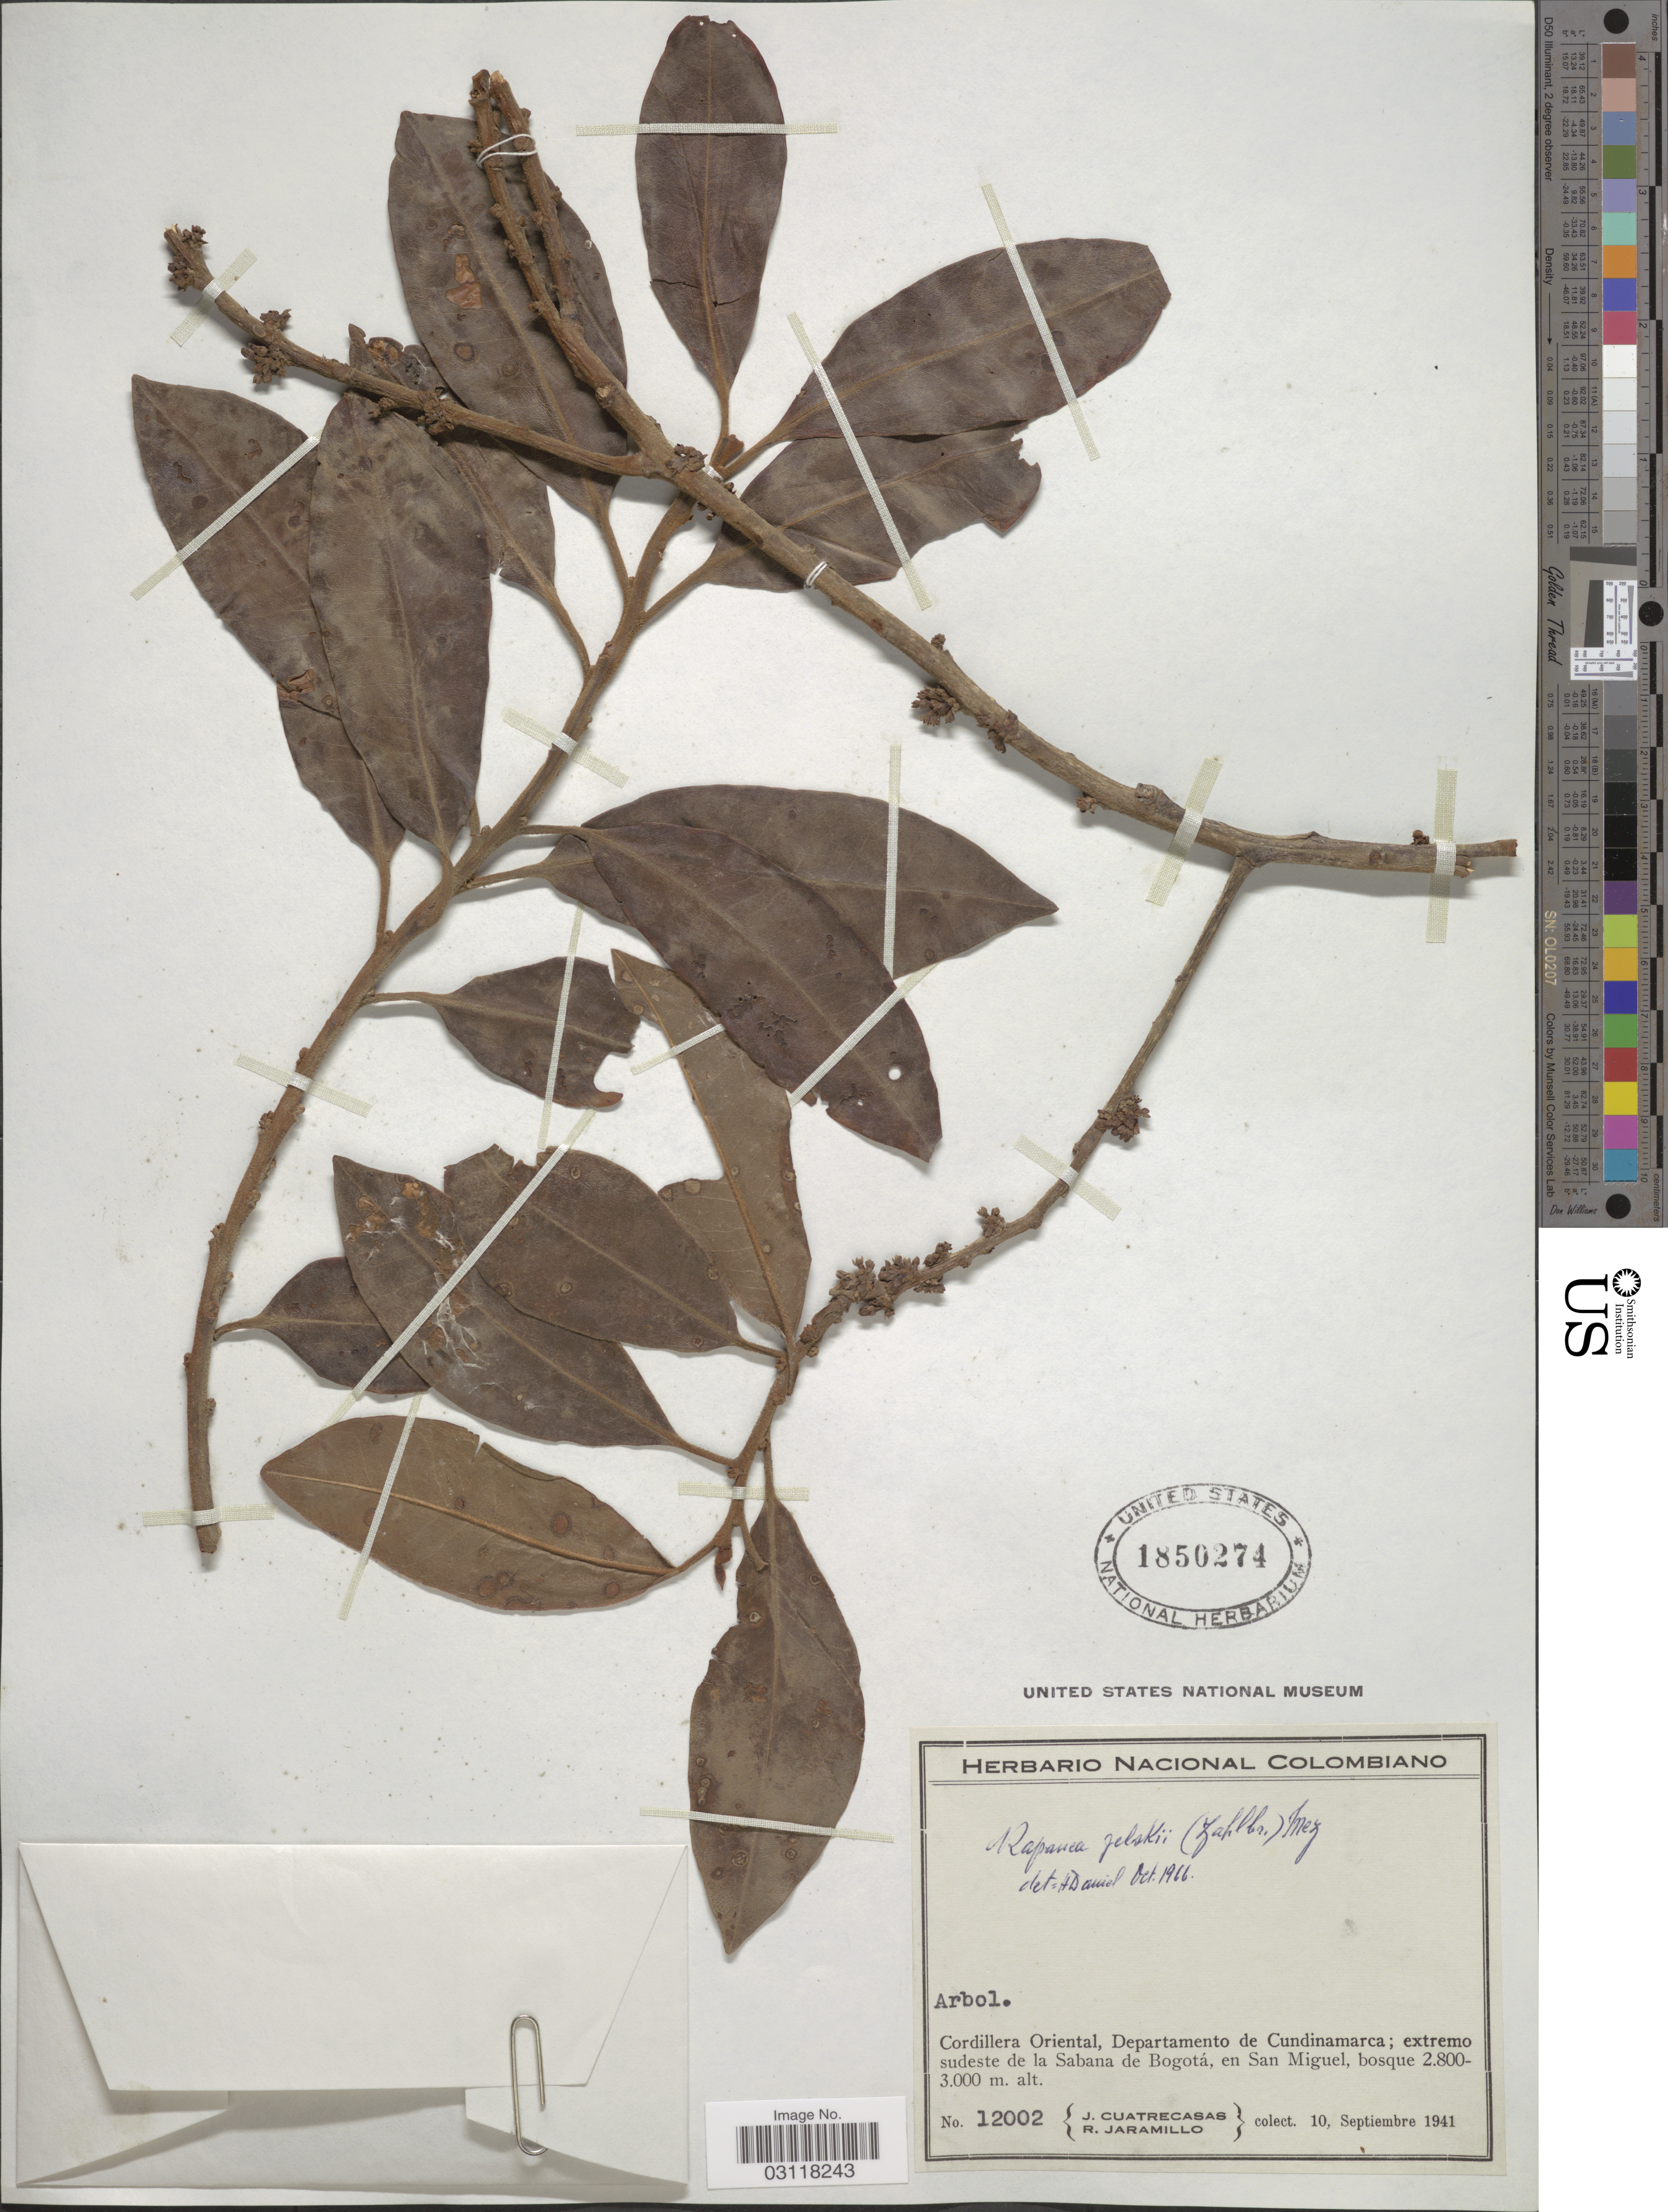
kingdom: Plantae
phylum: Tracheophyta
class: Magnoliopsida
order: Ericales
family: Primulaceae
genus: Rapanea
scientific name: Rapanea jelskii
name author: Mez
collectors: J. Cuatrecasas & R. Jaramillo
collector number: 12002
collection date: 1941-09-10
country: Colombia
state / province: Cundinamarca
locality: Cordillera Oriental, Departamento de Cundinamarca; extremo sudeste de la Sabana de Bogotá, en San Miguel.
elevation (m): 2800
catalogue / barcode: US 1850274